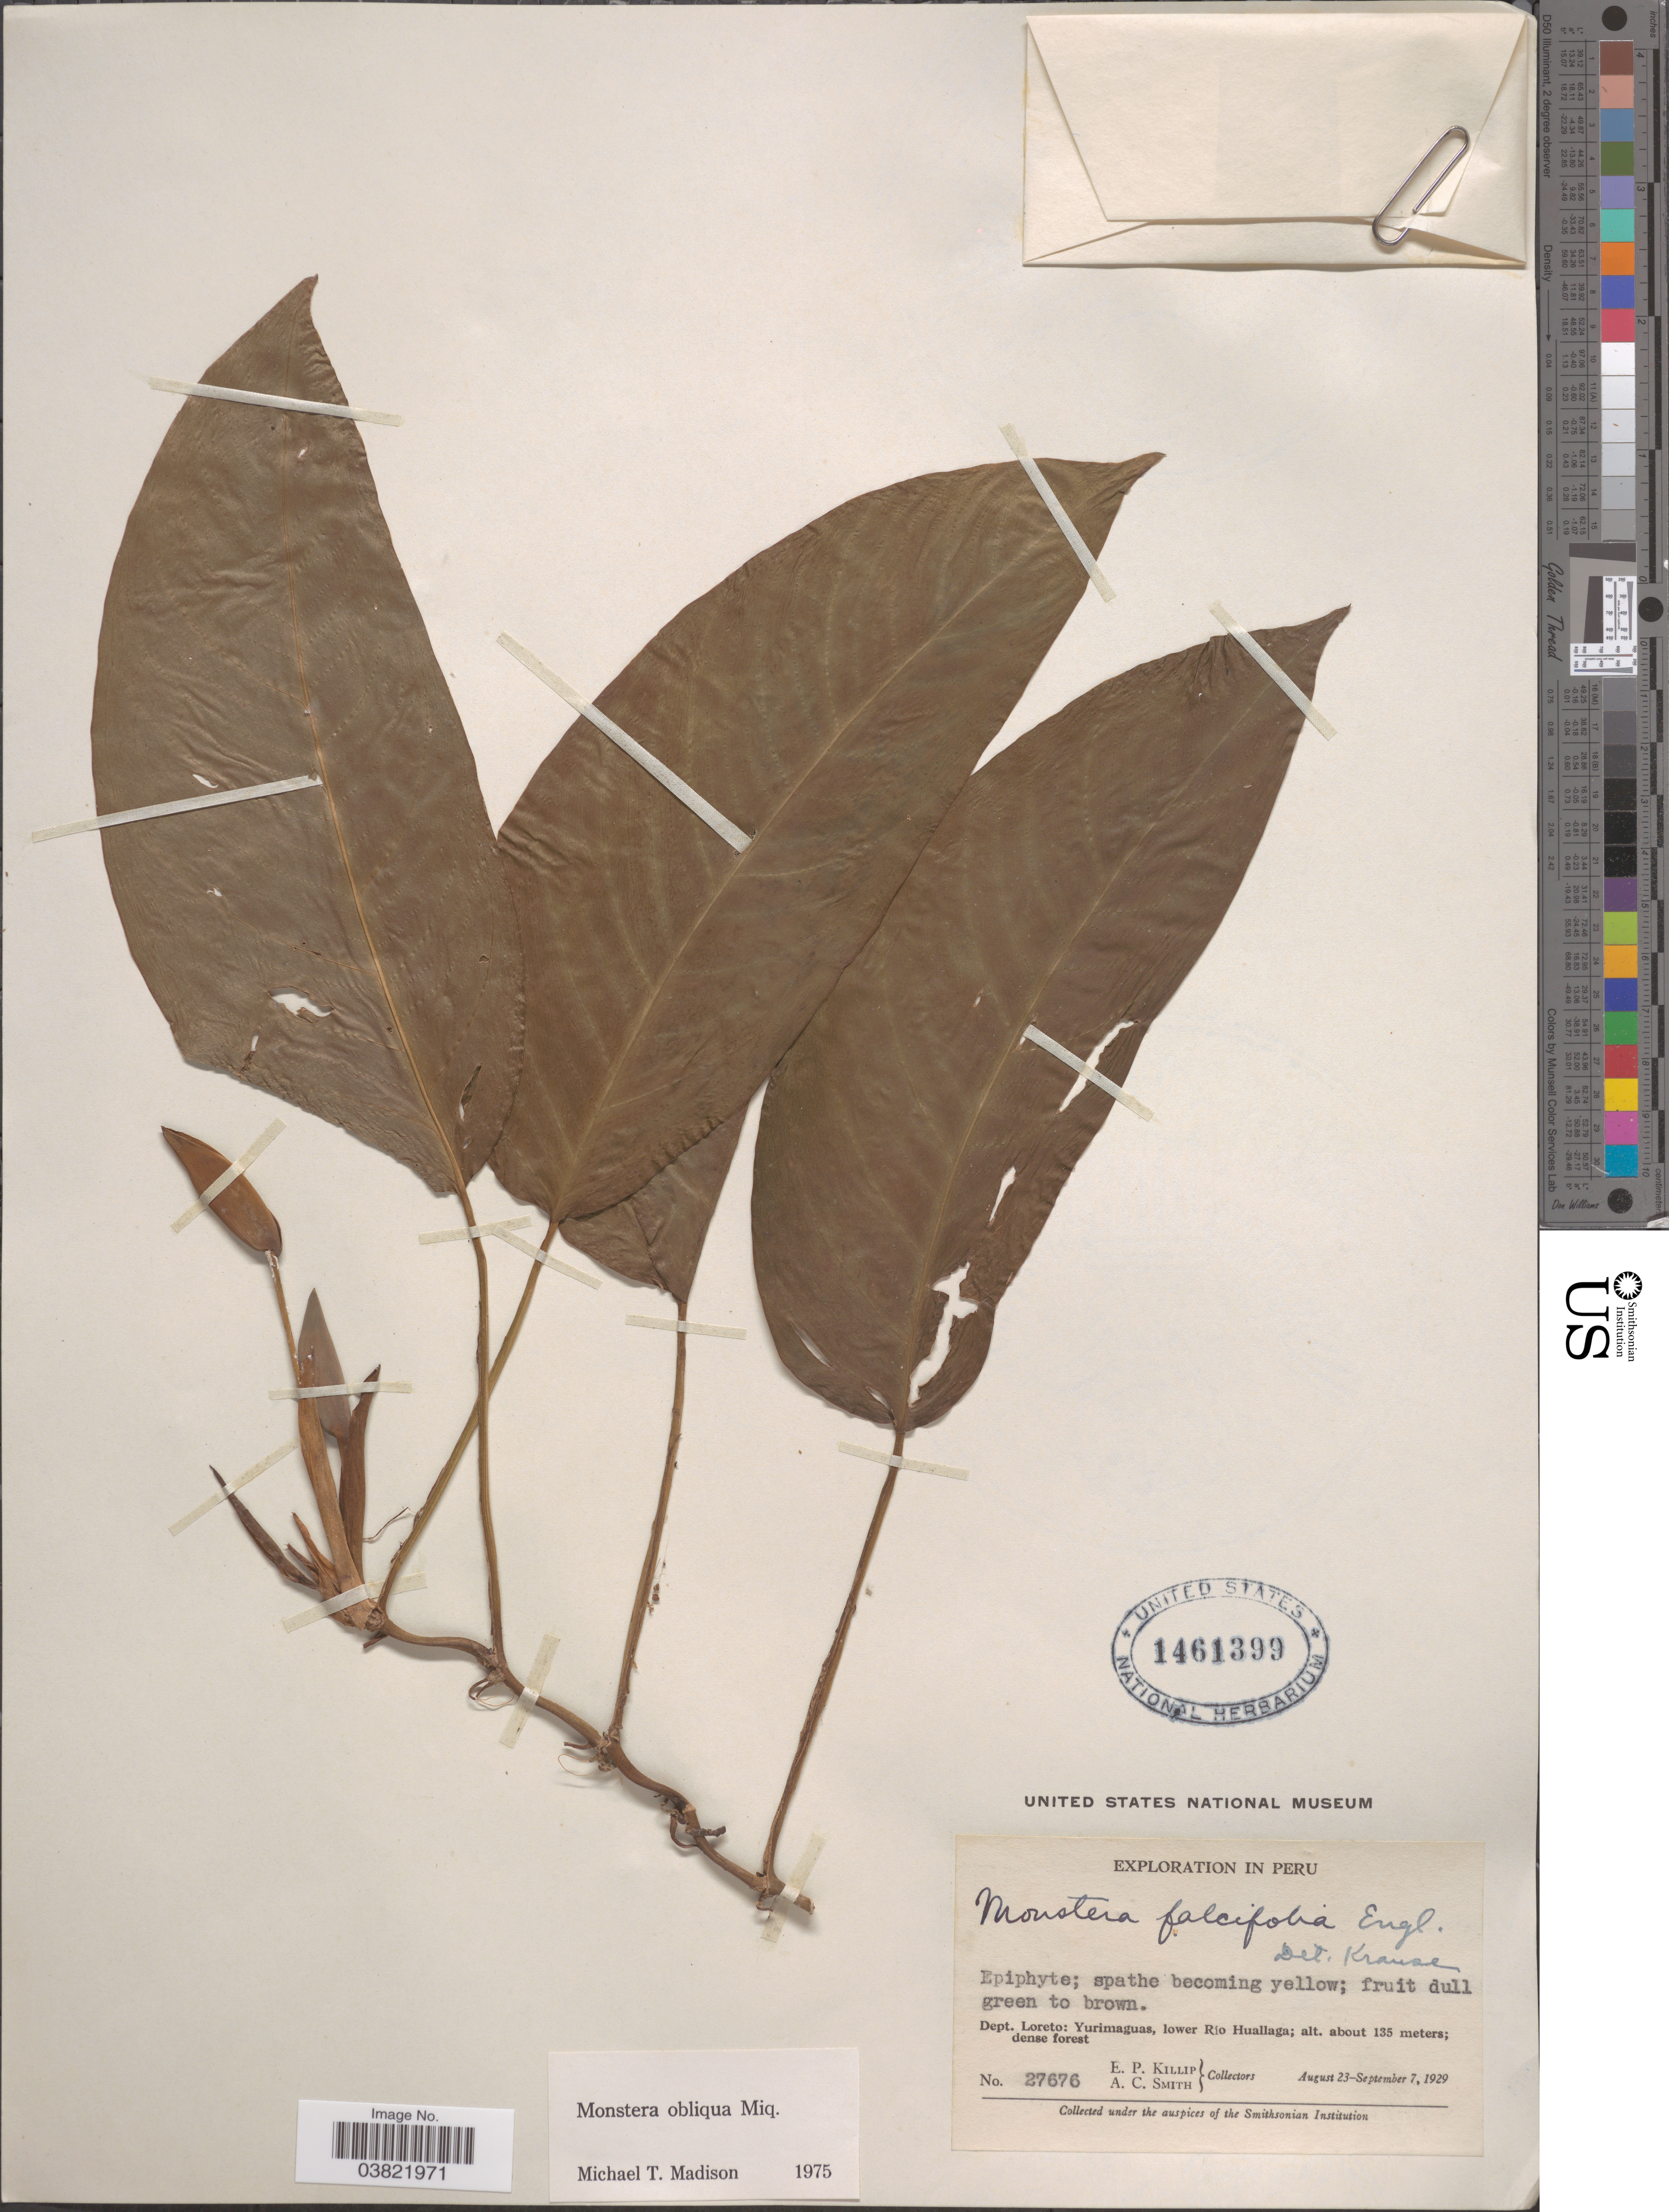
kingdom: Plantae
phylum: Tracheophyta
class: Liliopsida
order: Alismatales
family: Araceae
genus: Monstera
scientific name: Monstera obliqua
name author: Miq.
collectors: E. P. Killip & A. C. Smith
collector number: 27676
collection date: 1929-08-23/1929-09-07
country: Peru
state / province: Loreto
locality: Dept. Loreto: Yurimaguas, lower Río Huallaga.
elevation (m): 135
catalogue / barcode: US 1461399